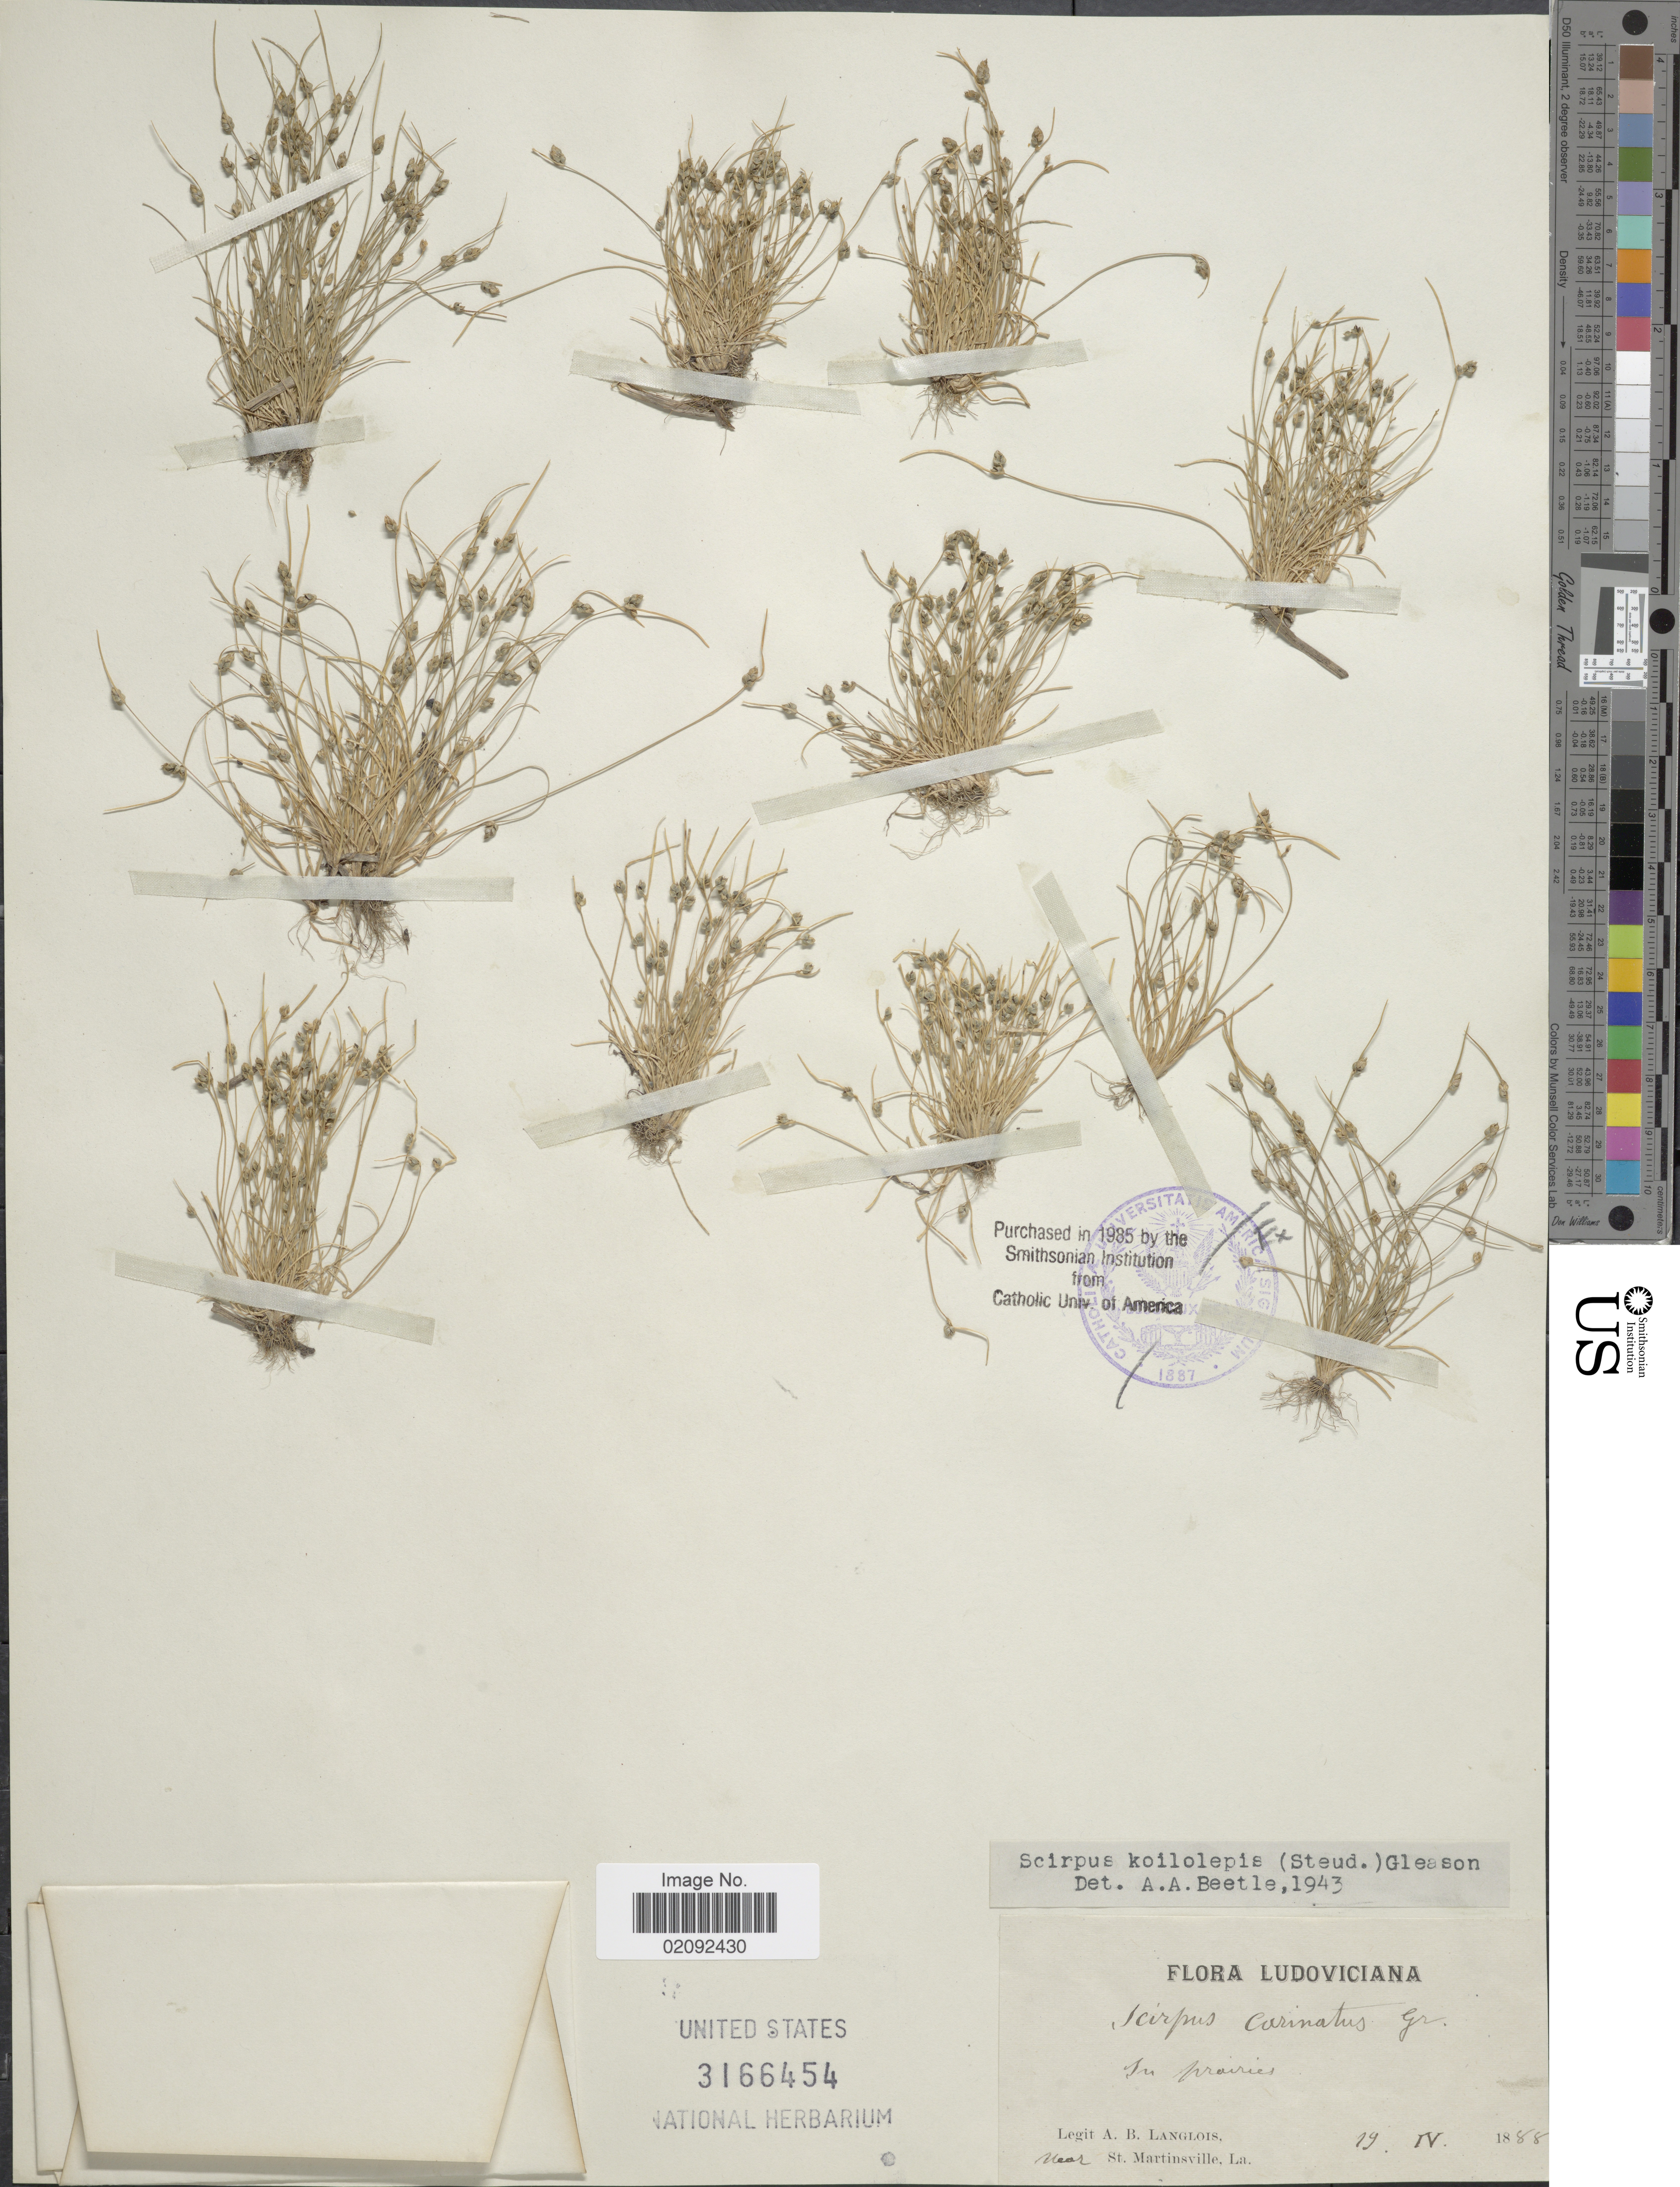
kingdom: Plantae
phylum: Tracheophyta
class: Liliopsida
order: Poales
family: Cyperaceae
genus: Isolepis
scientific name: Isolepis carinata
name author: Hook. & Arn. ex Torr.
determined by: Strong, M. T., (US), Smithsonian Institution - National Museum of Natural History (UNITED STATES)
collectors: A. Langlois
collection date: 1888-04-19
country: United States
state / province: Louisiana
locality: Ludoviciana, in prairies, near St. Martinsville.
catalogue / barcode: US 3166454